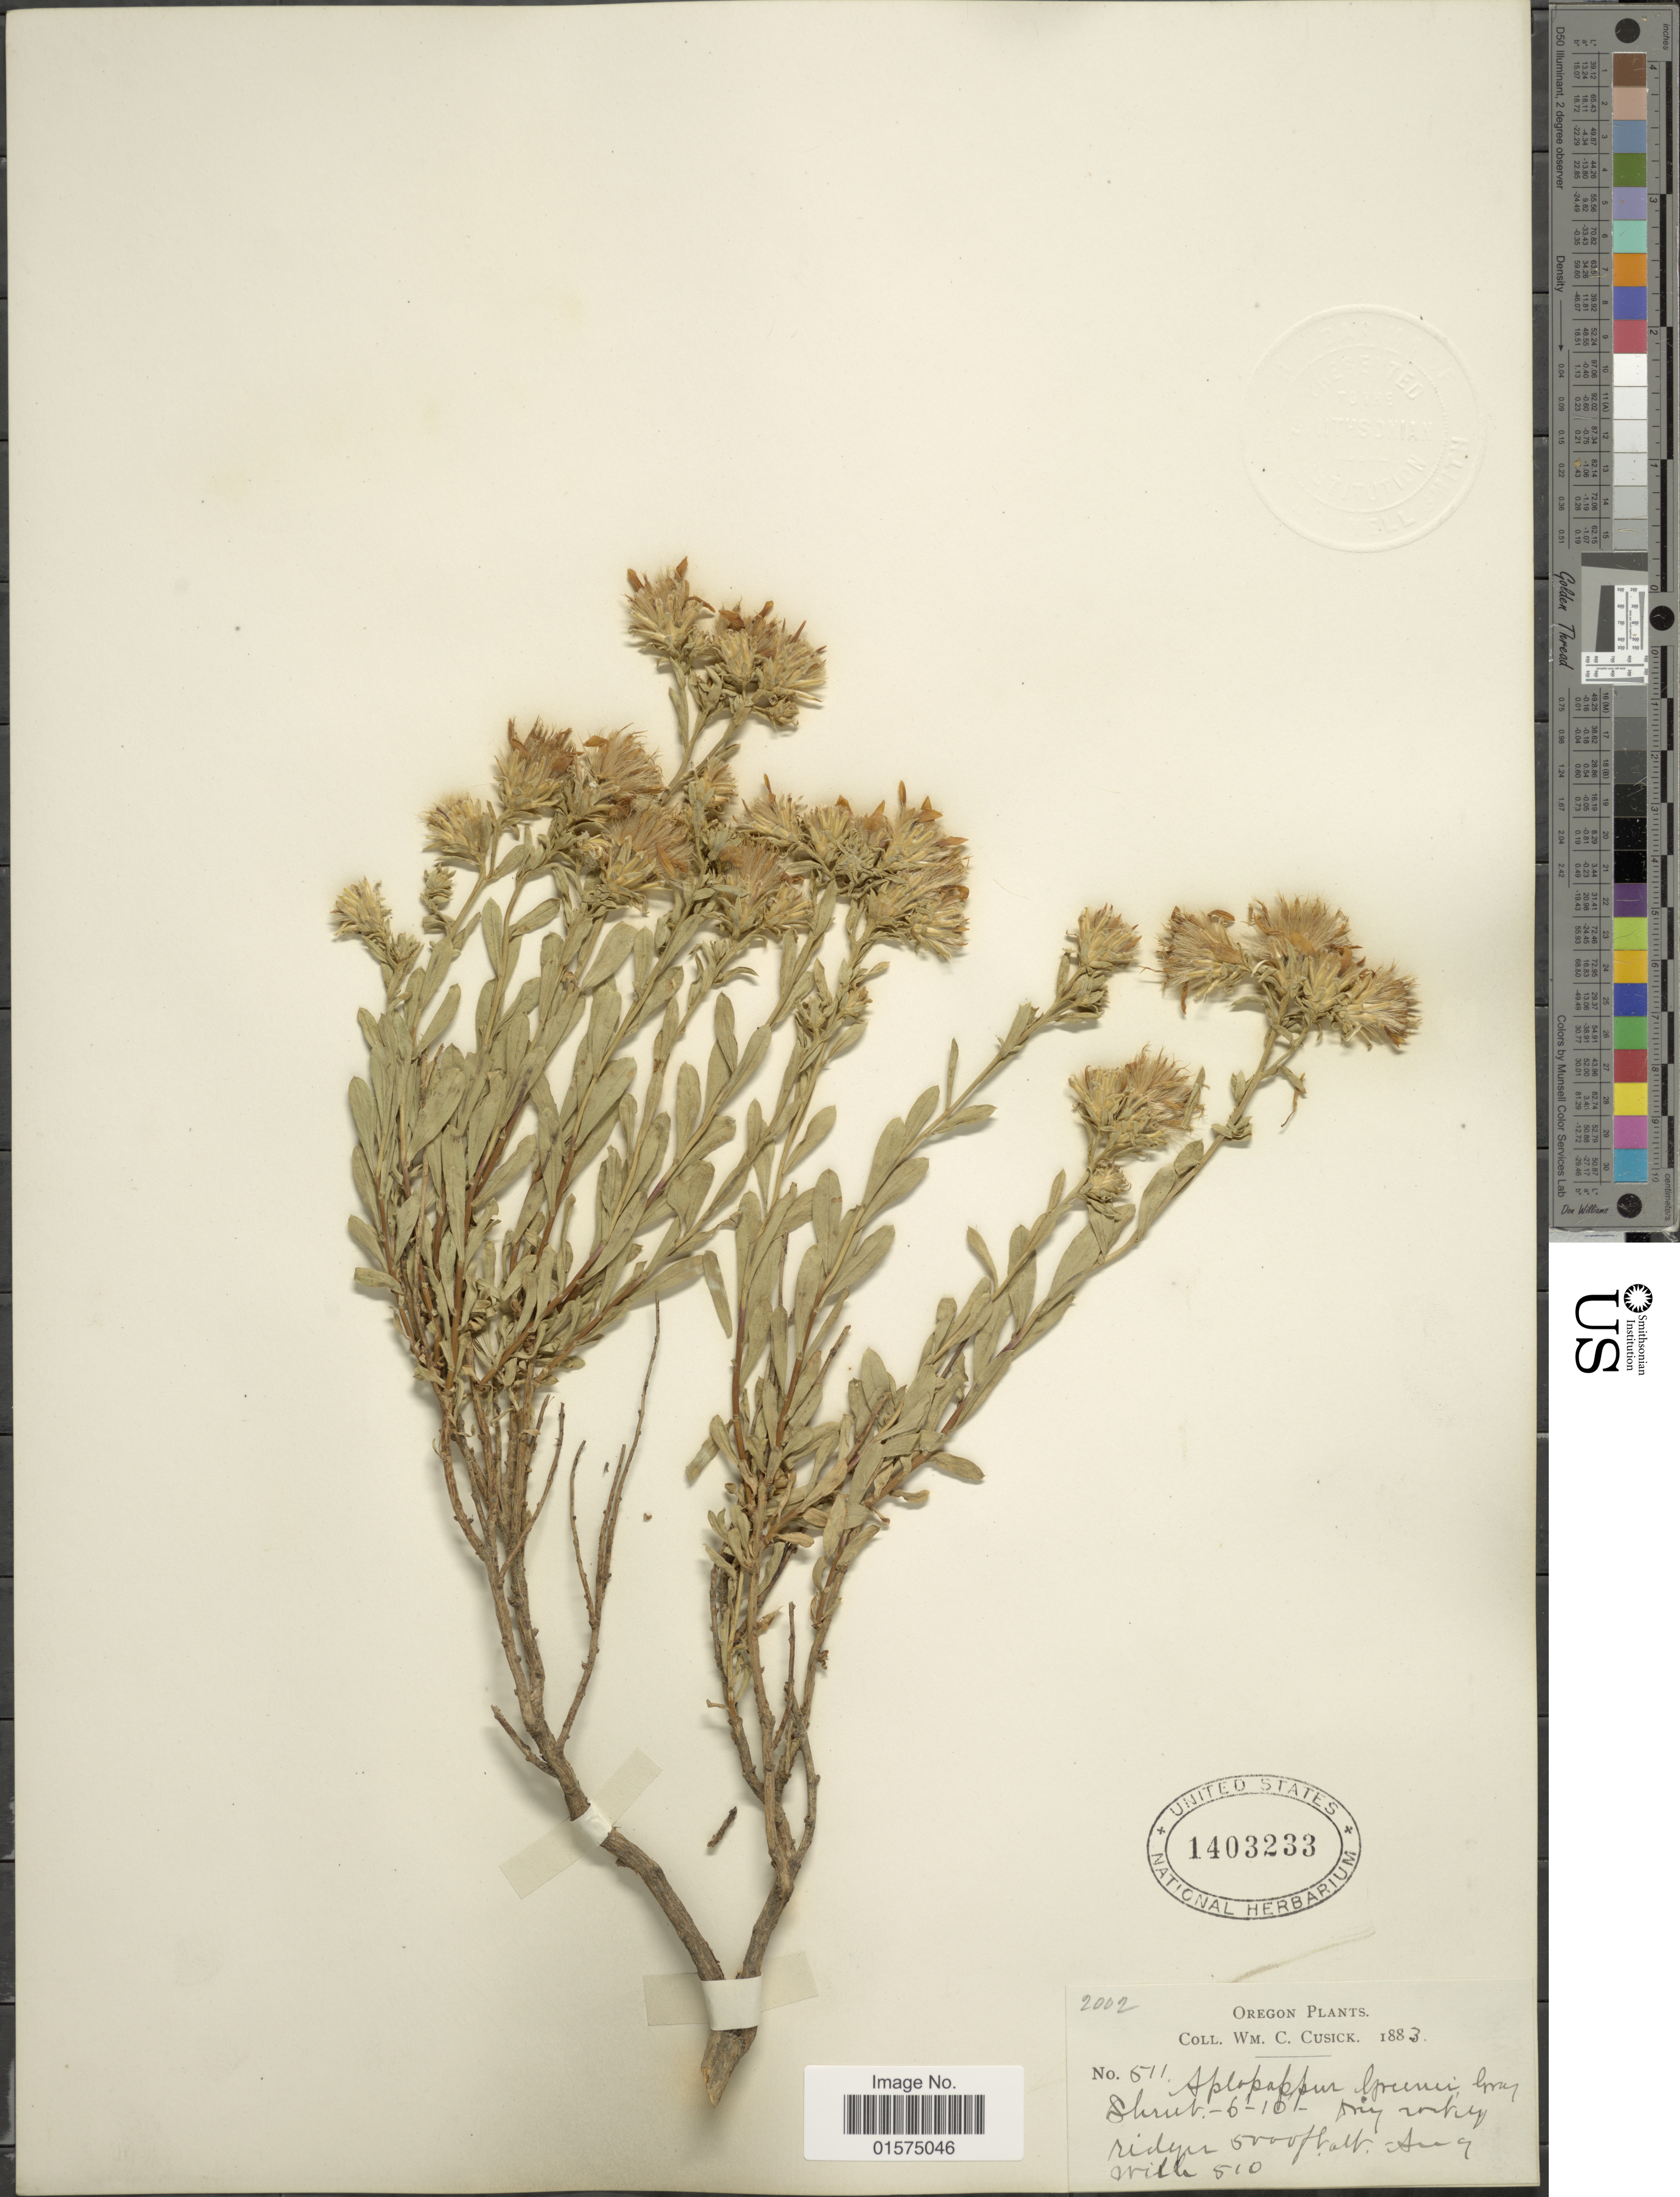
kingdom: Plantae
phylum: Tracheophyta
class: Magnoliopsida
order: Asterales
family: Asteraceae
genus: Ericameria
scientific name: Ericameria greenei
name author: (A. Gray) G.L. Nesom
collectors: W. C. Cusick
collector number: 511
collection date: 1883-08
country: United States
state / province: Oregon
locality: Ridger [unsure placement]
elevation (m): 1524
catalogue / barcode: US 1403233